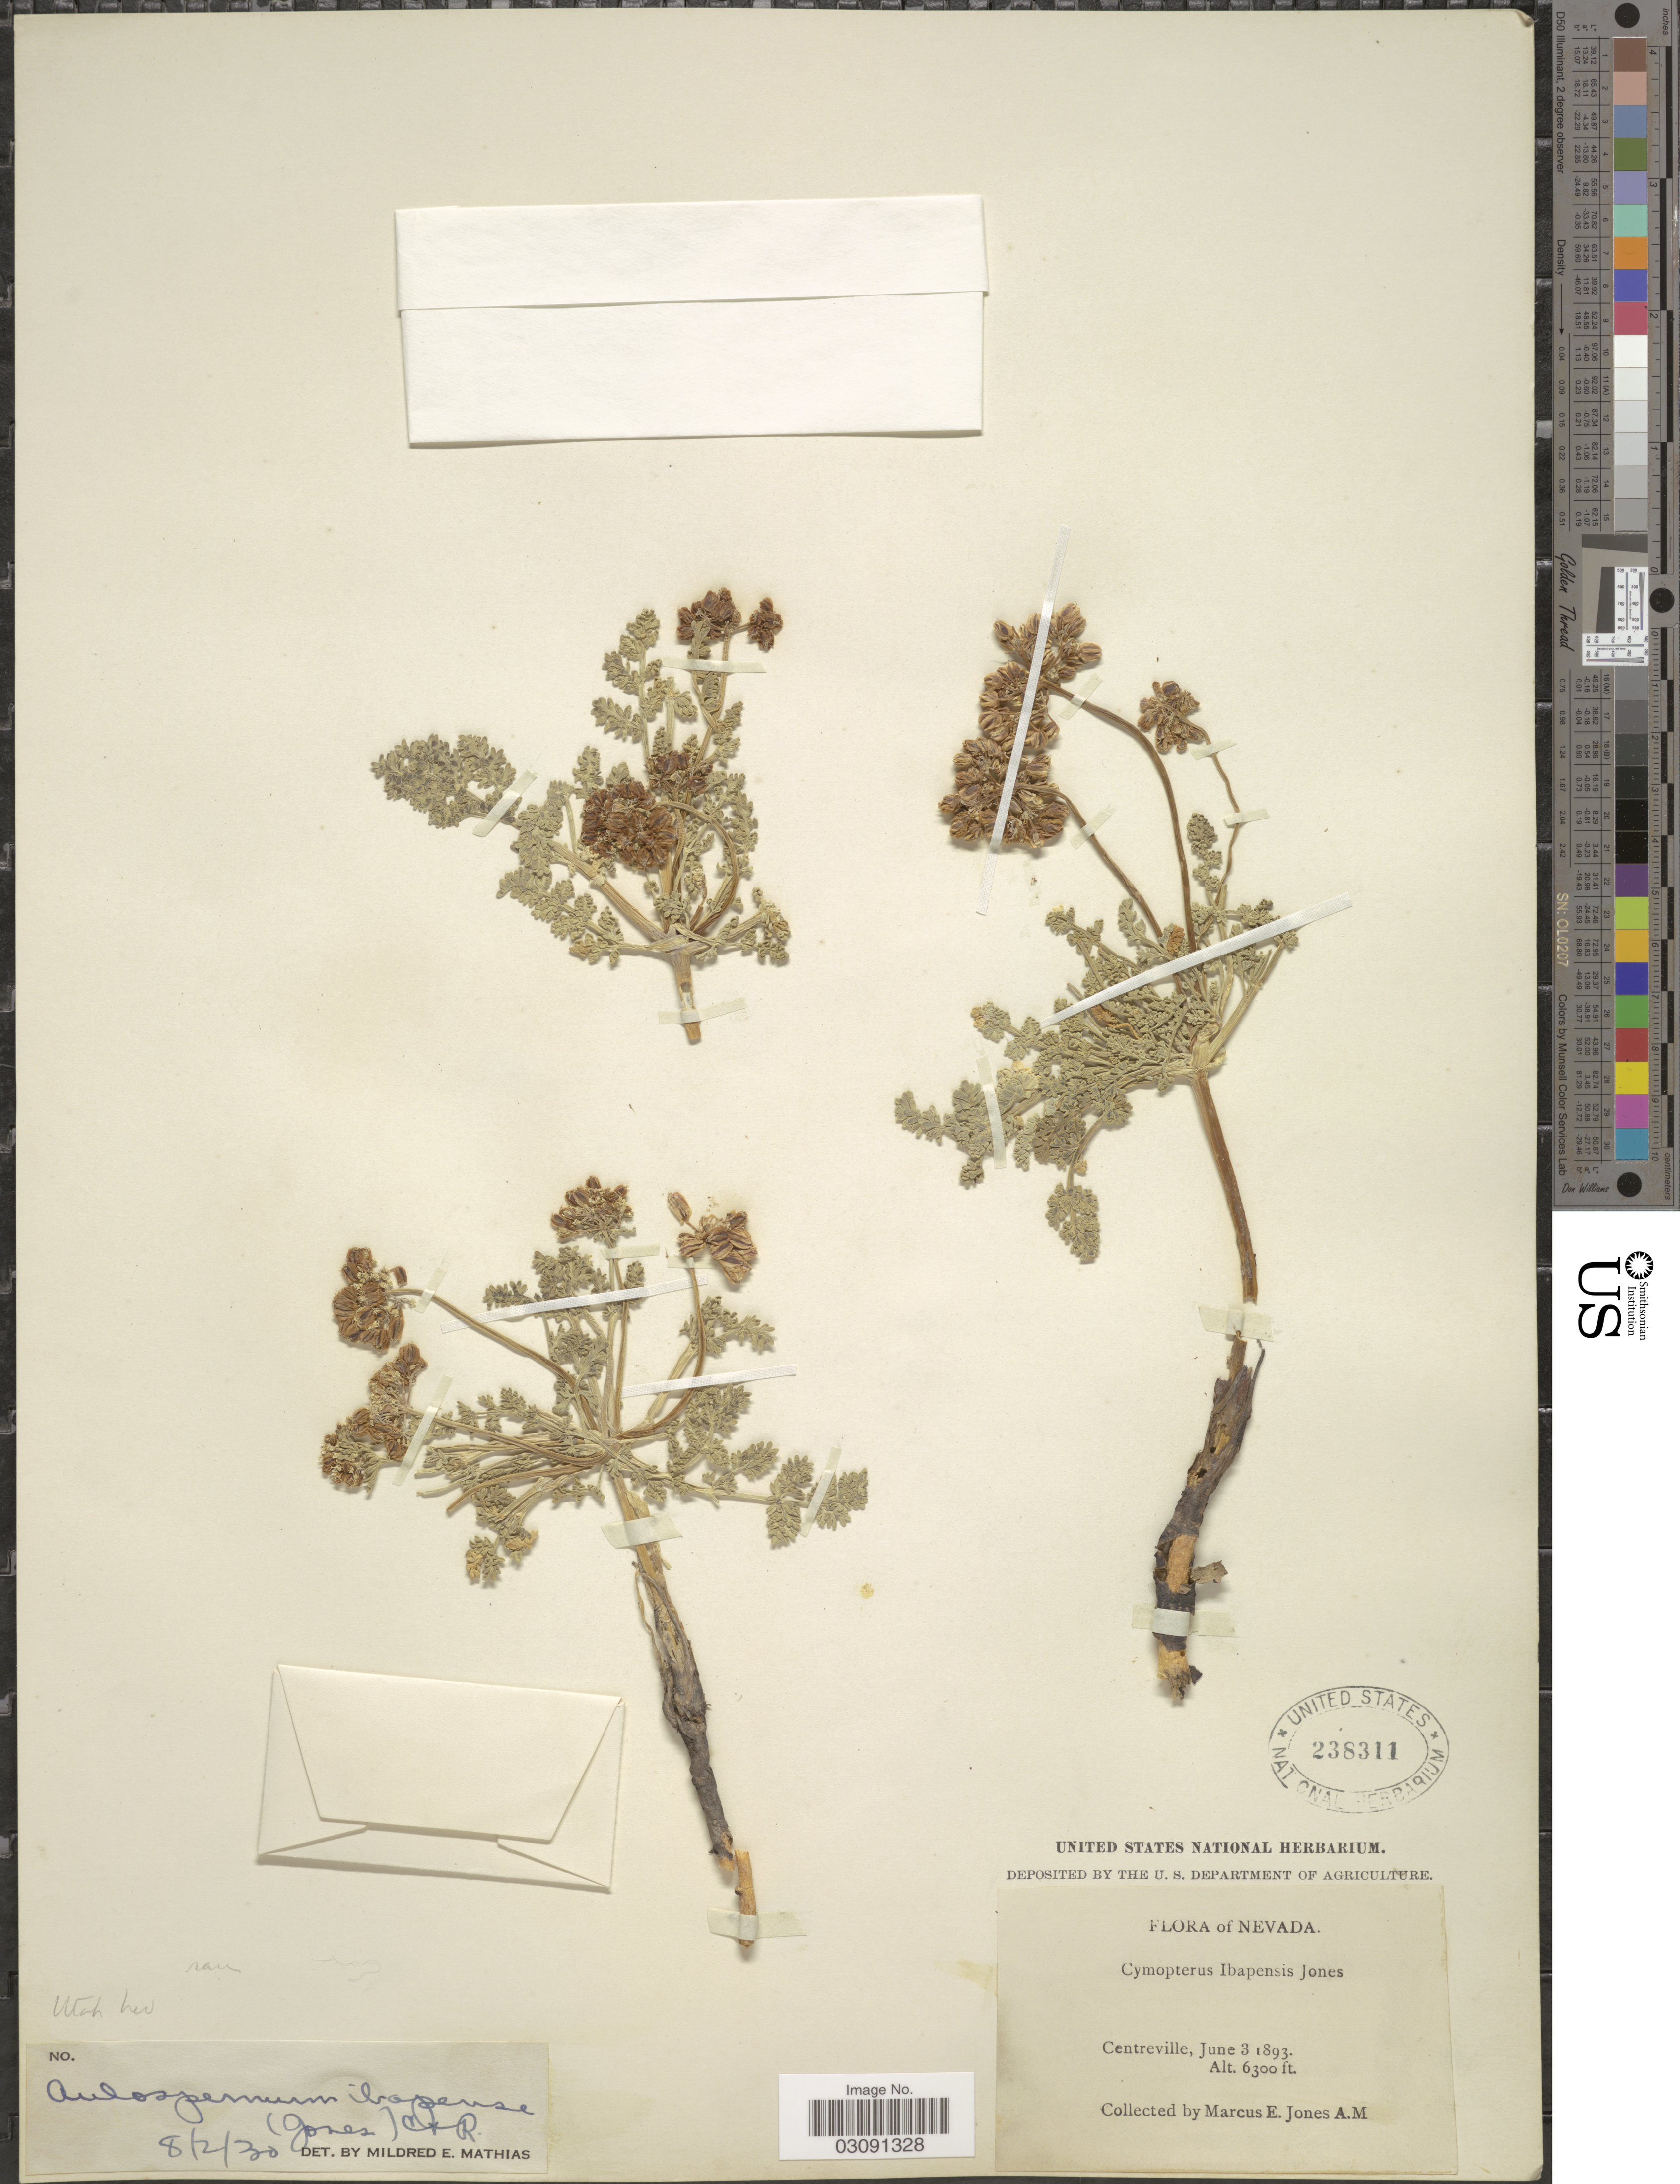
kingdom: Plantae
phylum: Tracheophyta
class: Magnoliopsida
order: Apiales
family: Apiaceae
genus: Cymopterus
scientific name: Cymopterus ibapensis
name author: M.E. Jones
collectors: M. E. Jones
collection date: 1893-06-03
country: United States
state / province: Nevada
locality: Centreville.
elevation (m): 1920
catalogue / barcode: US 238311